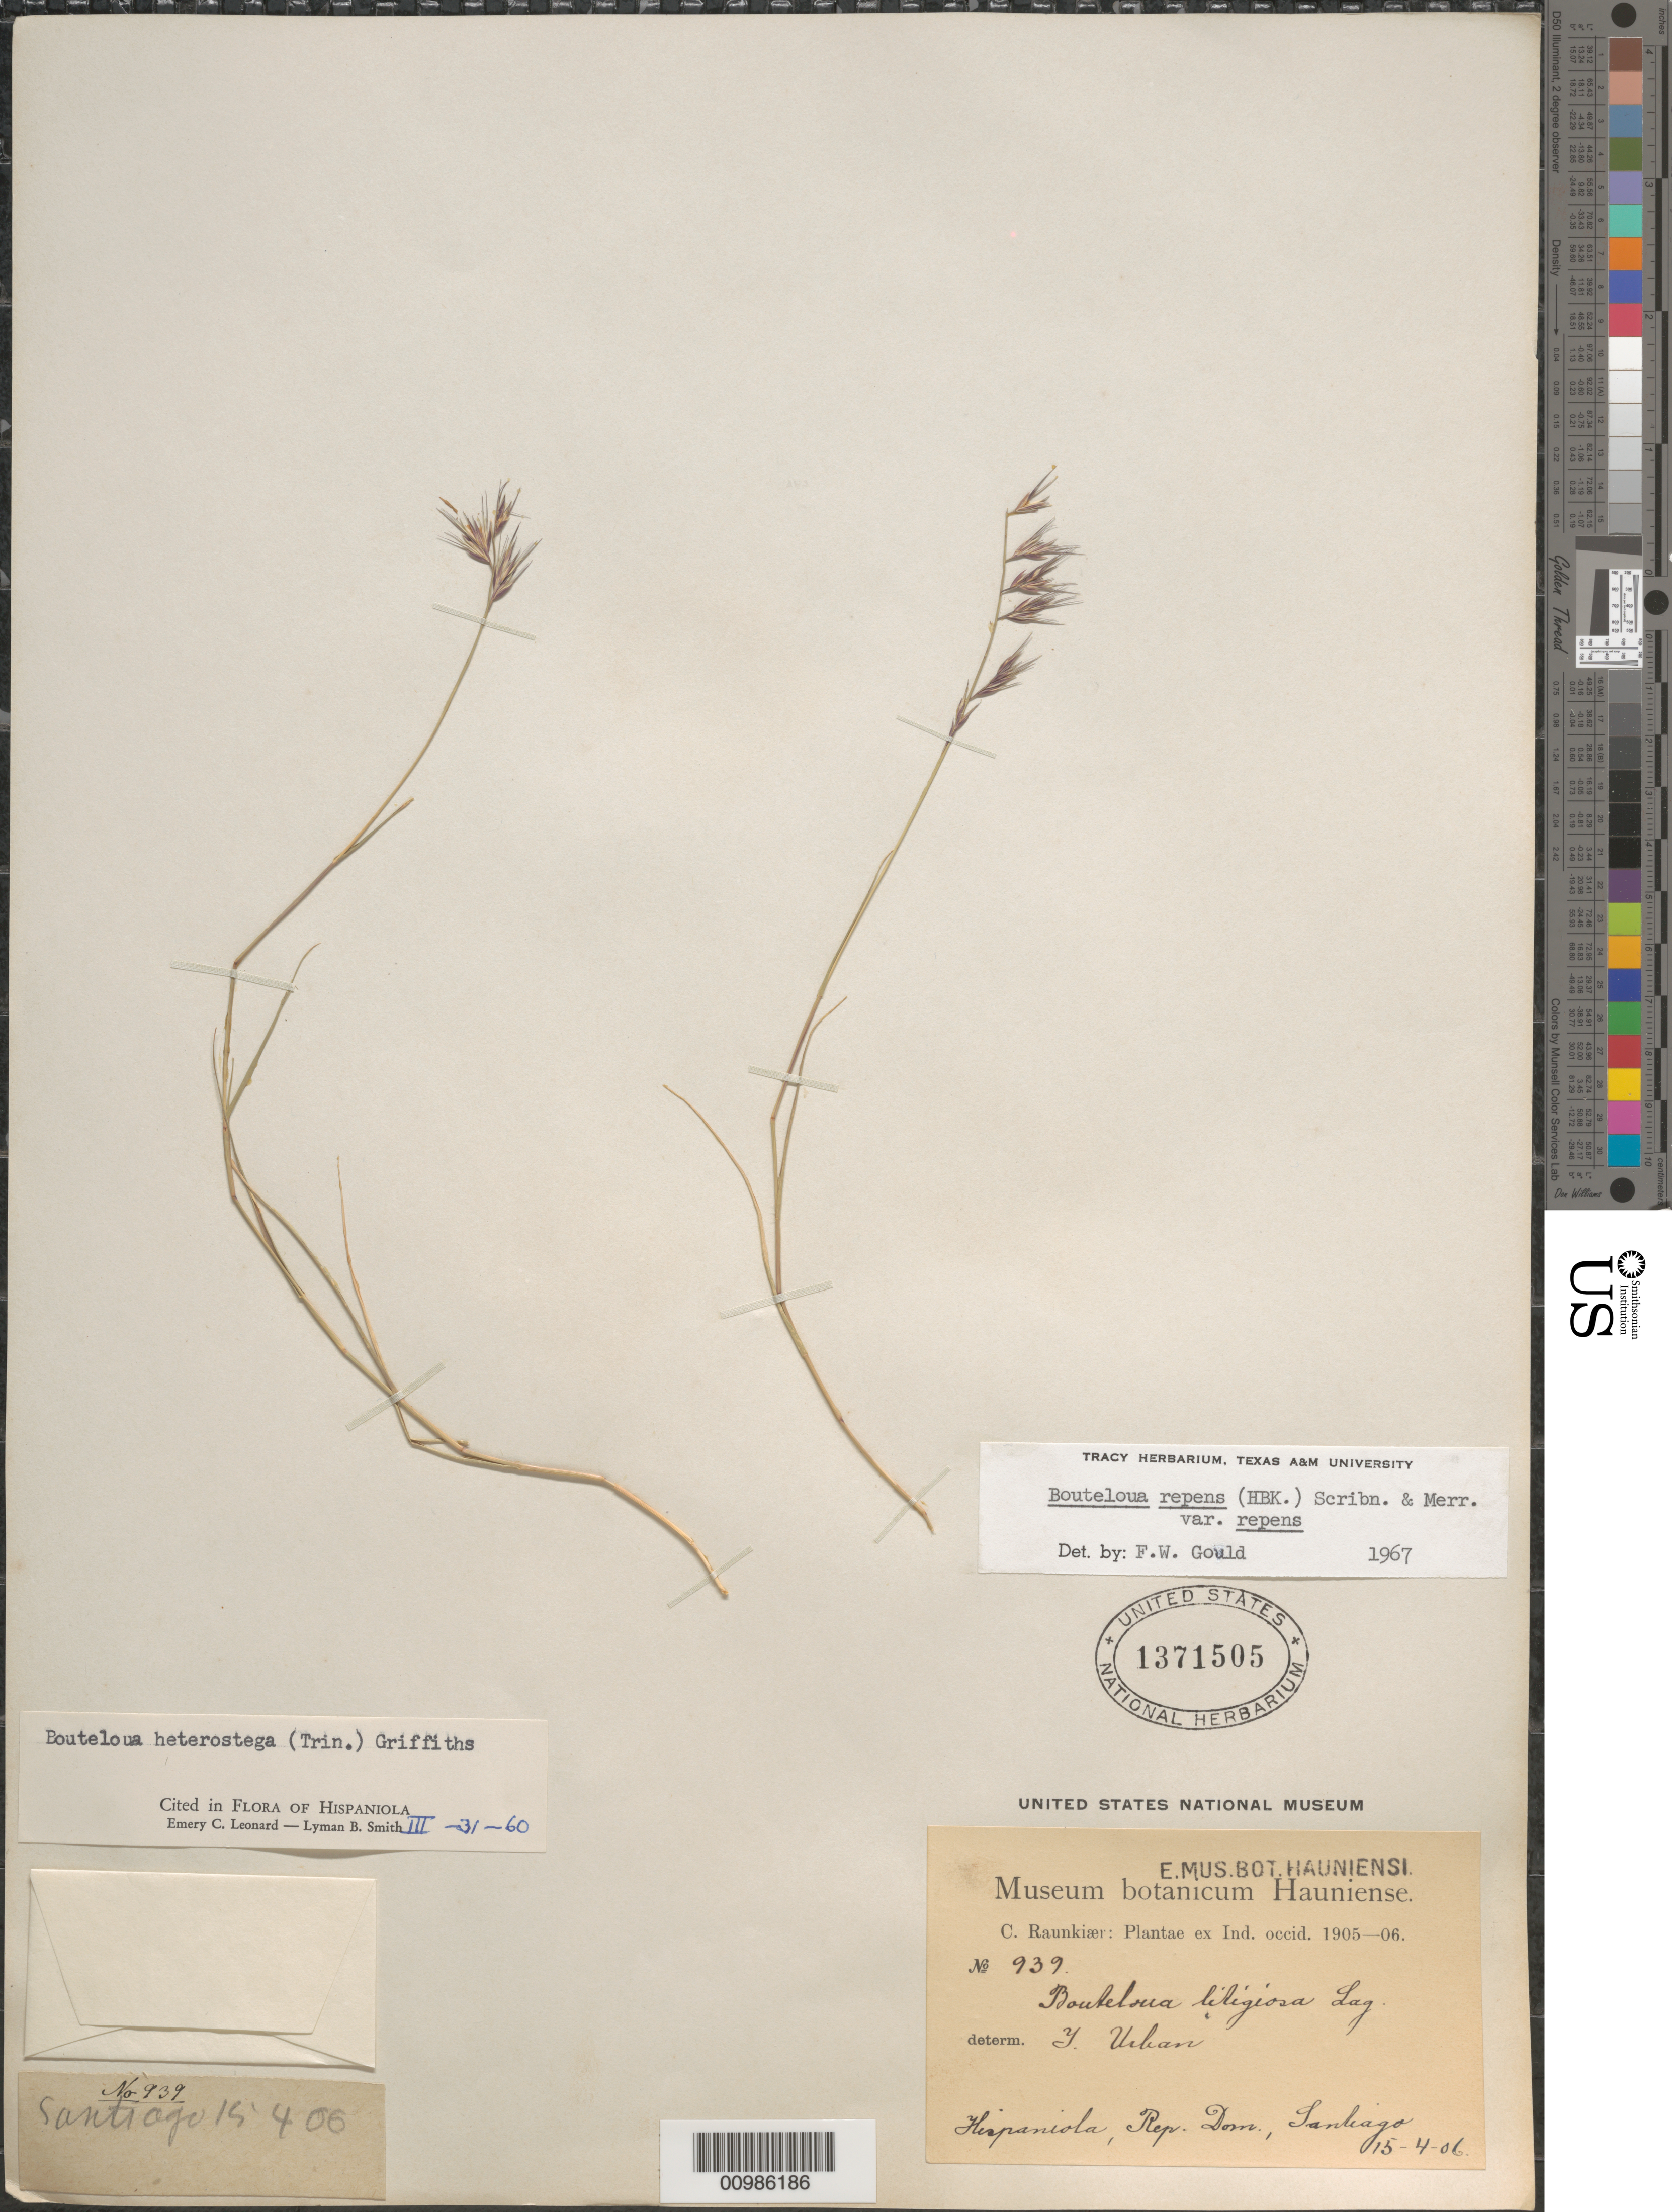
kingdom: Plantae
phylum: Tracheophyta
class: Liliopsida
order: Poales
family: Poaceae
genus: Bouteloua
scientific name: Bouteloua repens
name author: (Kunth) Scribn. & Merr.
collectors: C. C. Raunkiaer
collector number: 939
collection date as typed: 15 Apr 1906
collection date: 1906-04-15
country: Dominican Republic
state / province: Santiago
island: Hispaniola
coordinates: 0 N, 0 E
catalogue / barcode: US 1371505